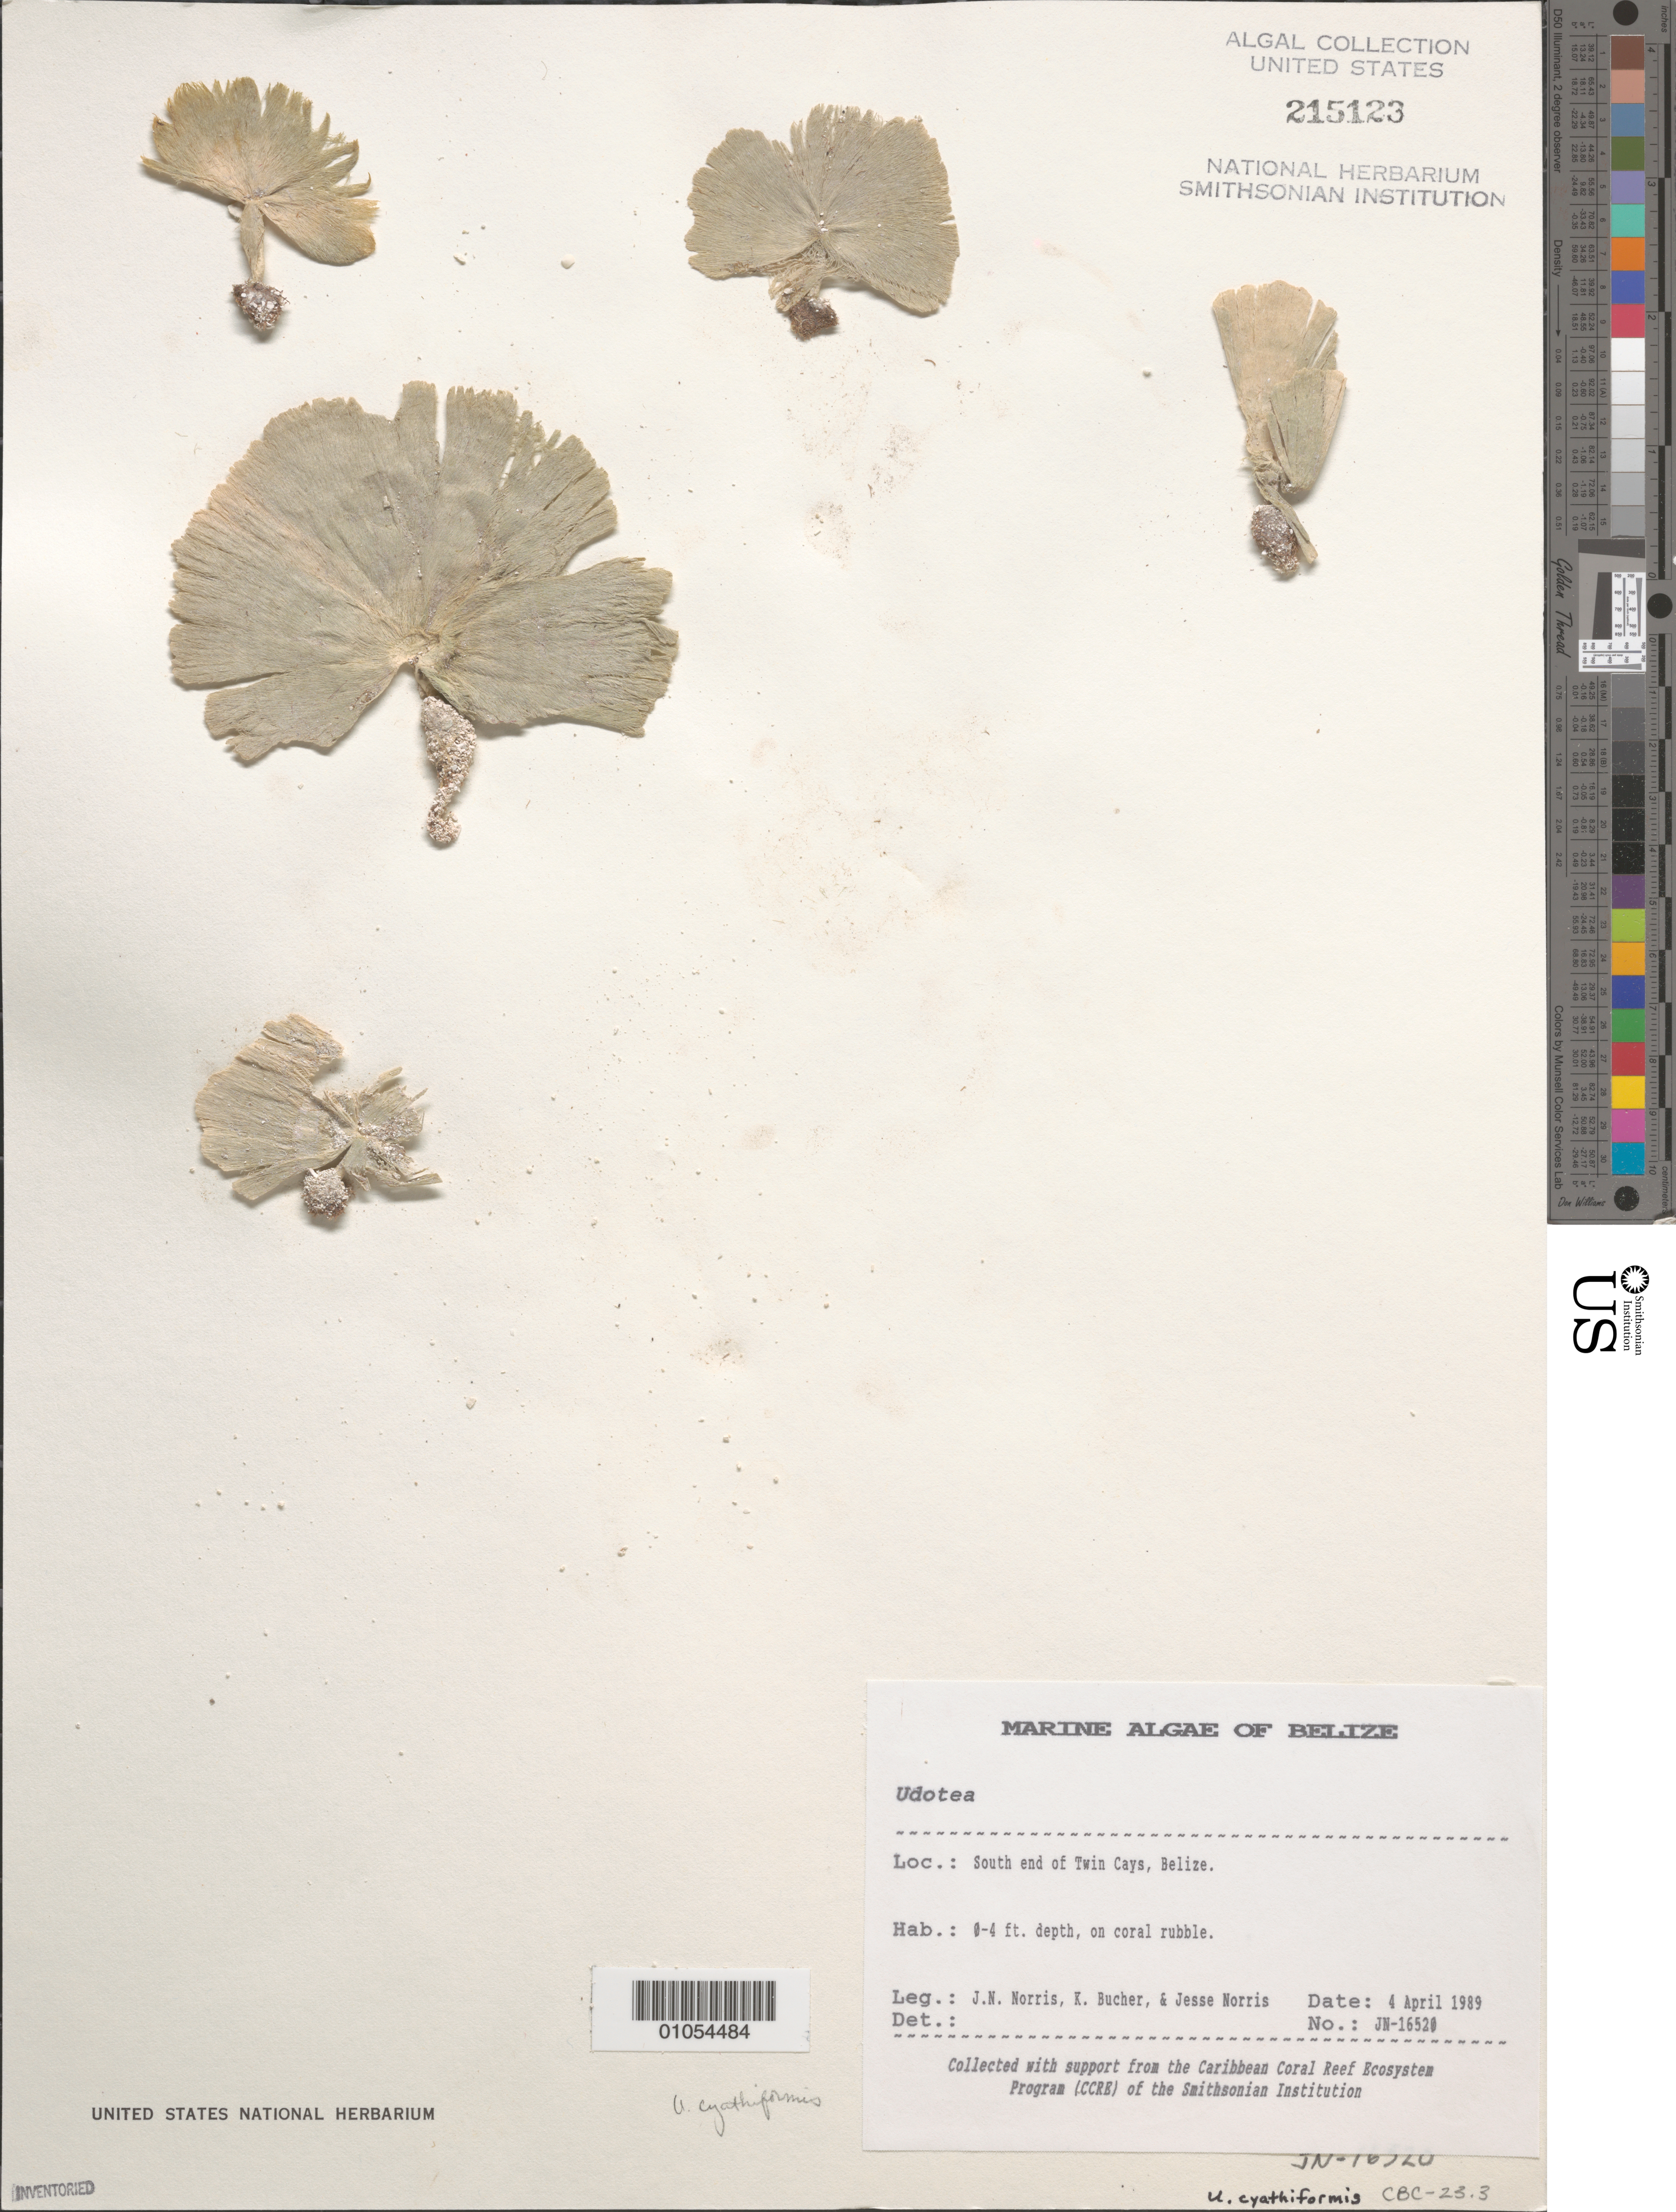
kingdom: Plantae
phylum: Chlorophyta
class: Ulvophyceae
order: Bryopsidales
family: Udoteaceae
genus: Udotea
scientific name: Udotea cyathiformis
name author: Decne.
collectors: J. N. Norris, K. E. Bucher & J. A. Norris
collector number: JN-16520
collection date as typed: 04 Apr 1989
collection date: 1989-04-04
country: Belize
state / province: Stann Creek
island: Twin Cays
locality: South end of Twin Cays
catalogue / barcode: US 215123